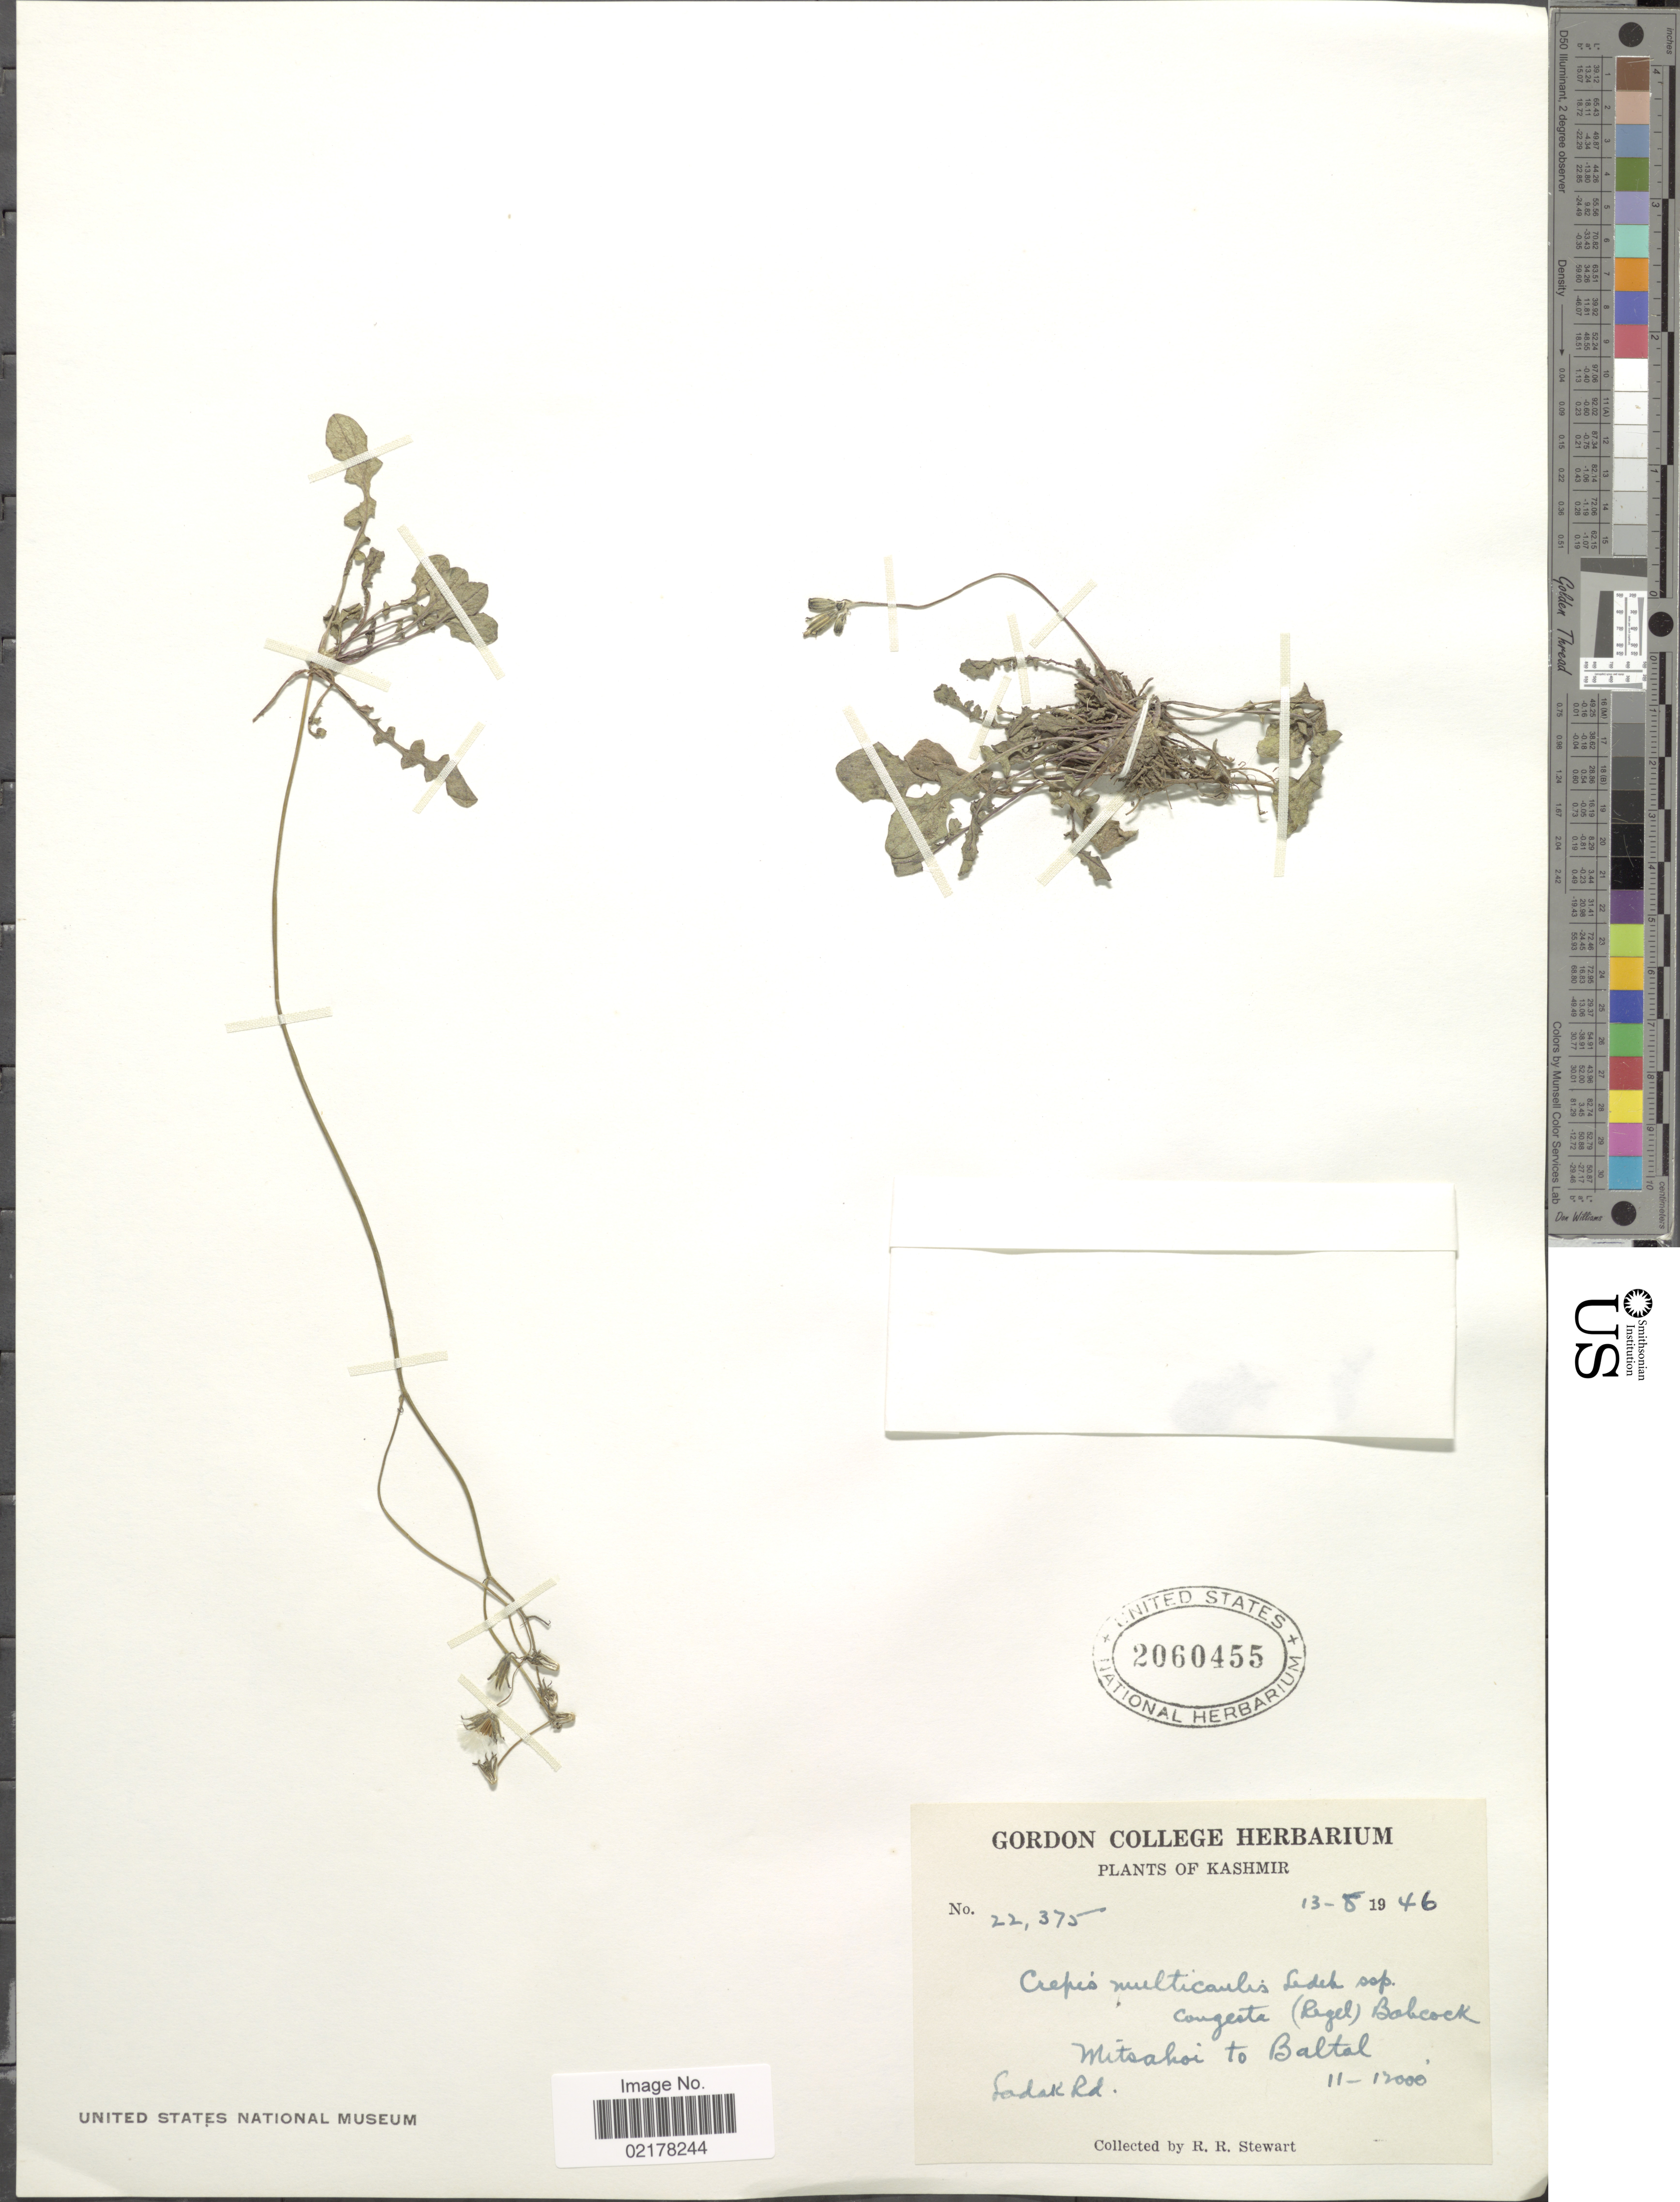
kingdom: Plantae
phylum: Tracheophyta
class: Magnoliopsida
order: Asterales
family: Asteraceae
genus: Crepis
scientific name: Crepis multicaulis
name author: Ledeb.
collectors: R. R. Stewart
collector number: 22375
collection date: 1946-08-13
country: India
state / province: Ladakh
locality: Kashmir. Ladak Rd. Mitsahoi to Baltal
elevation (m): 3353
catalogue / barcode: US 2050455